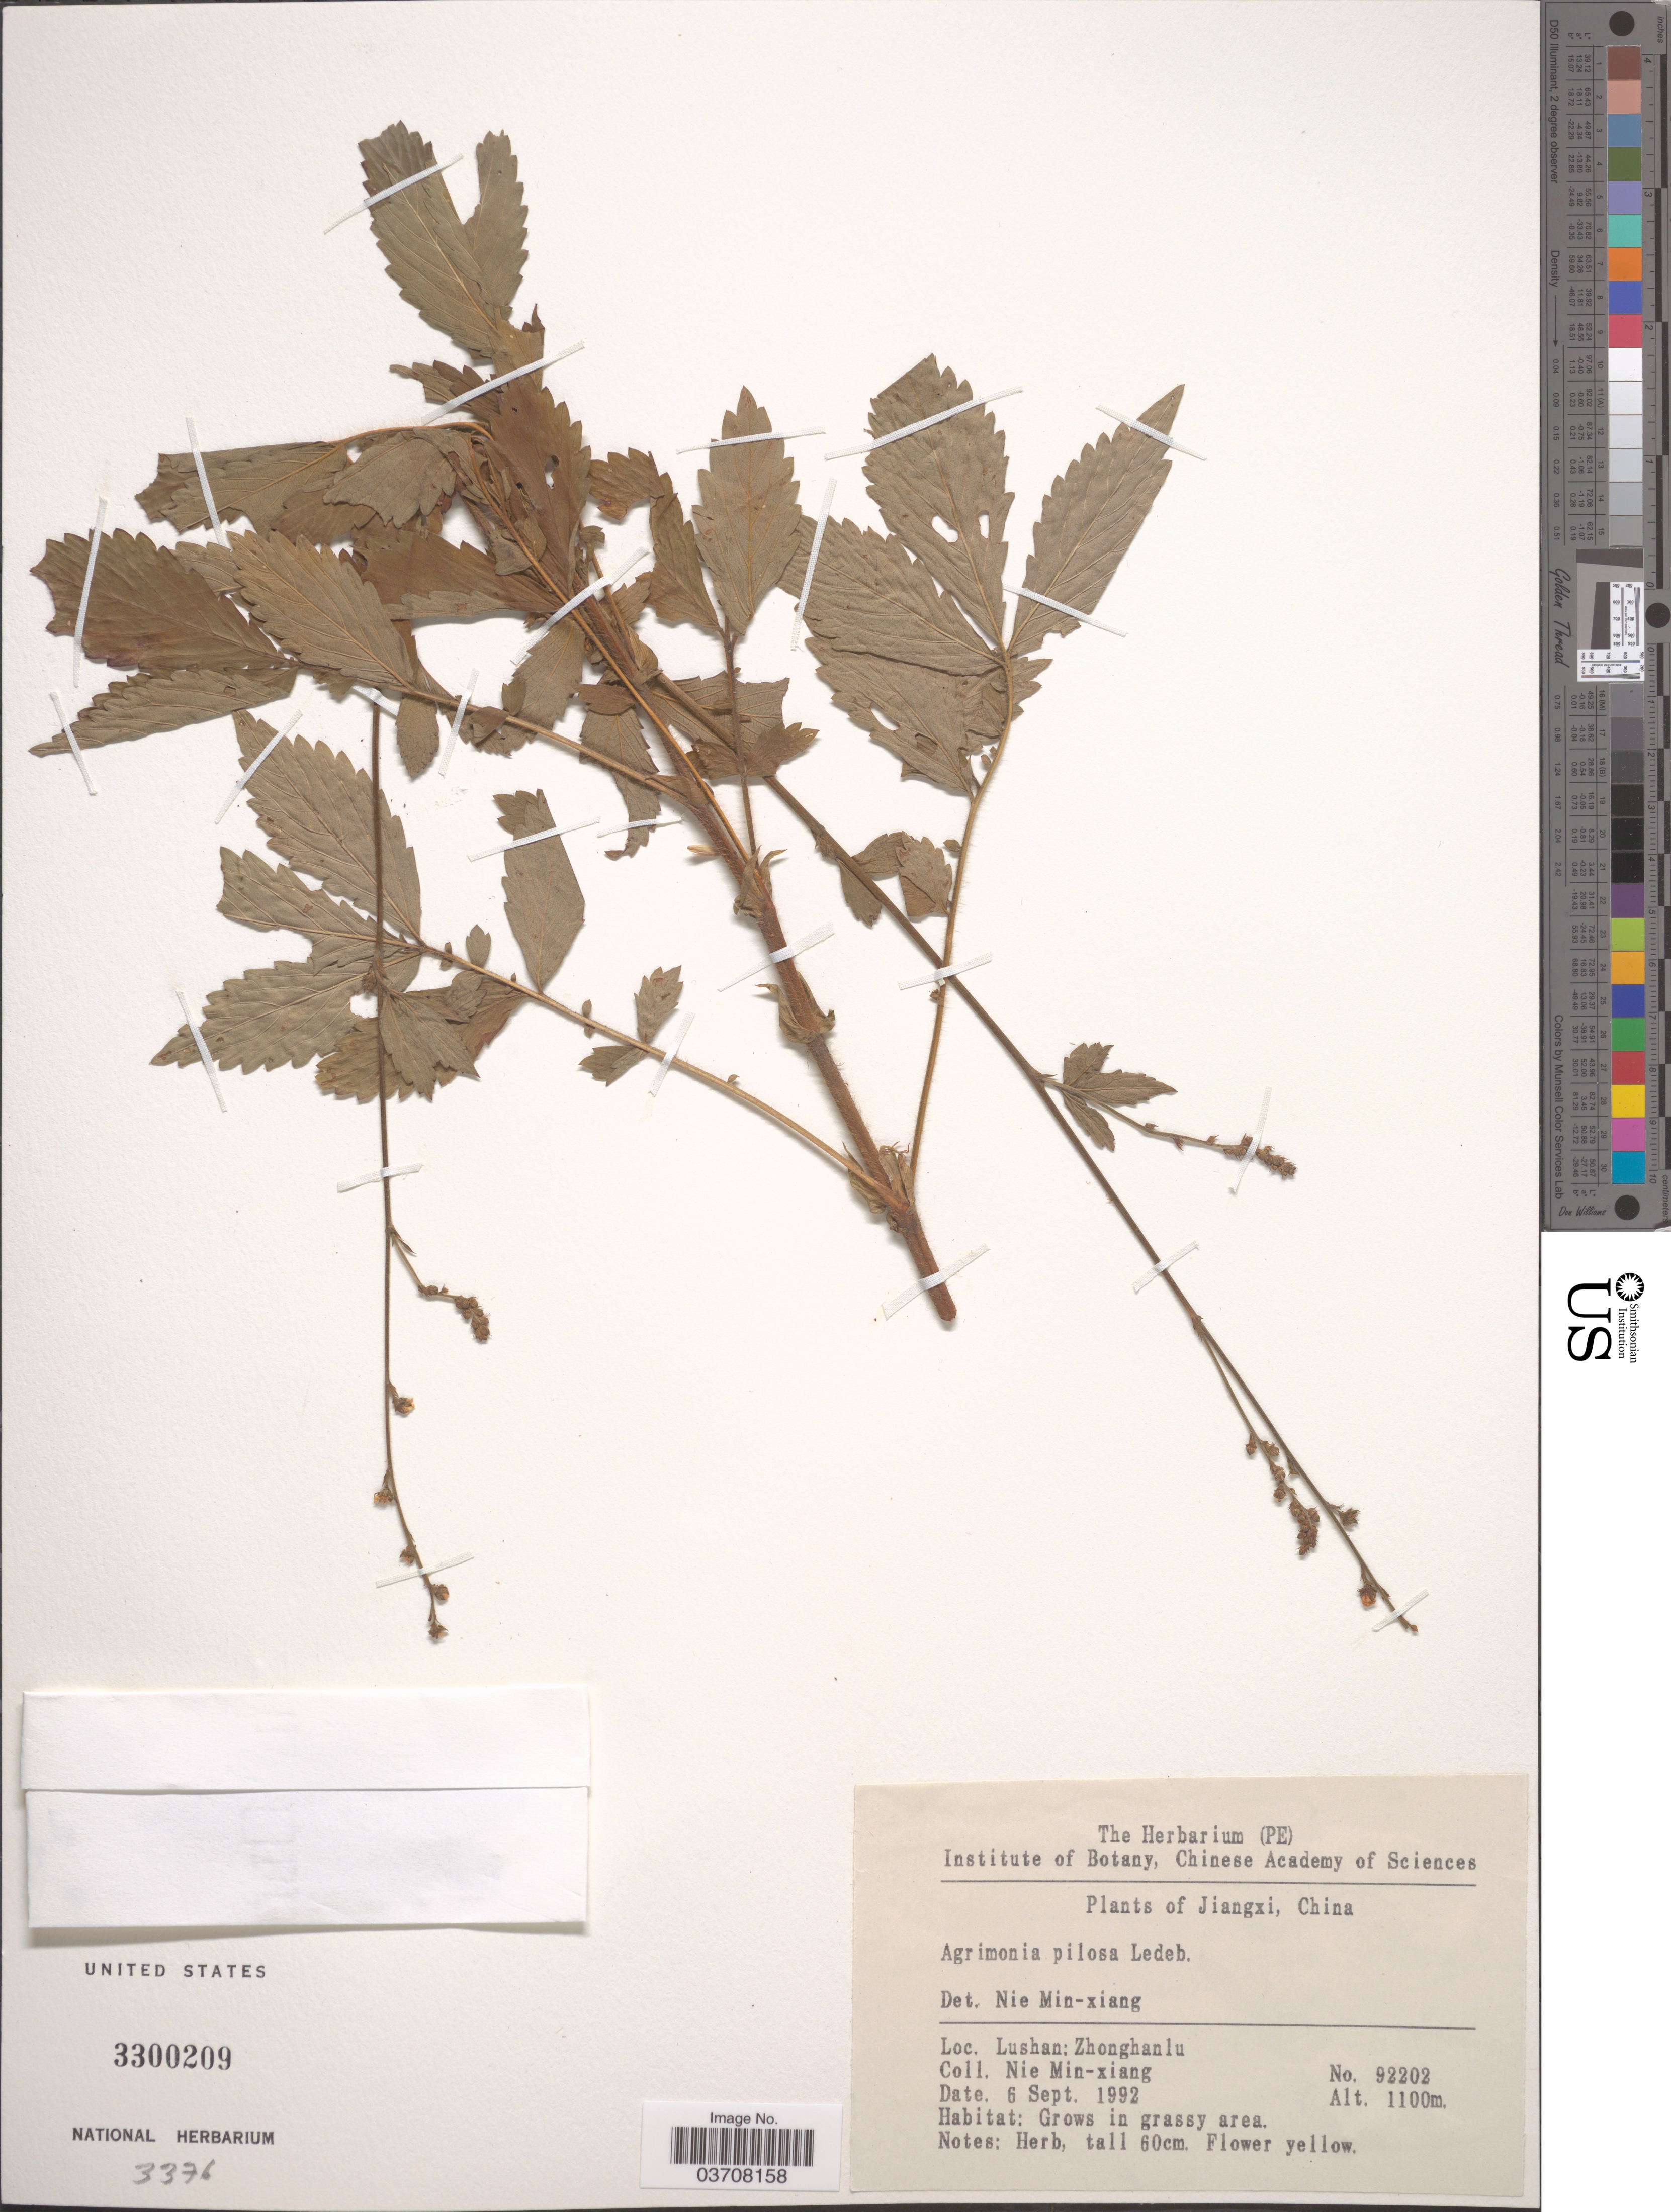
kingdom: Plantae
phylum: Tracheophyta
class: Magnoliopsida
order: Rosales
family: Rosaceae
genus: Agrimonia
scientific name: Agrimonia pilosa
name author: Ledeb.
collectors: M. Nie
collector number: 92202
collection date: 1992-09-06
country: China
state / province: Jiangxi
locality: Lushan: Zhonganlu.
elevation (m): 1100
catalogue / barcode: US 3300209